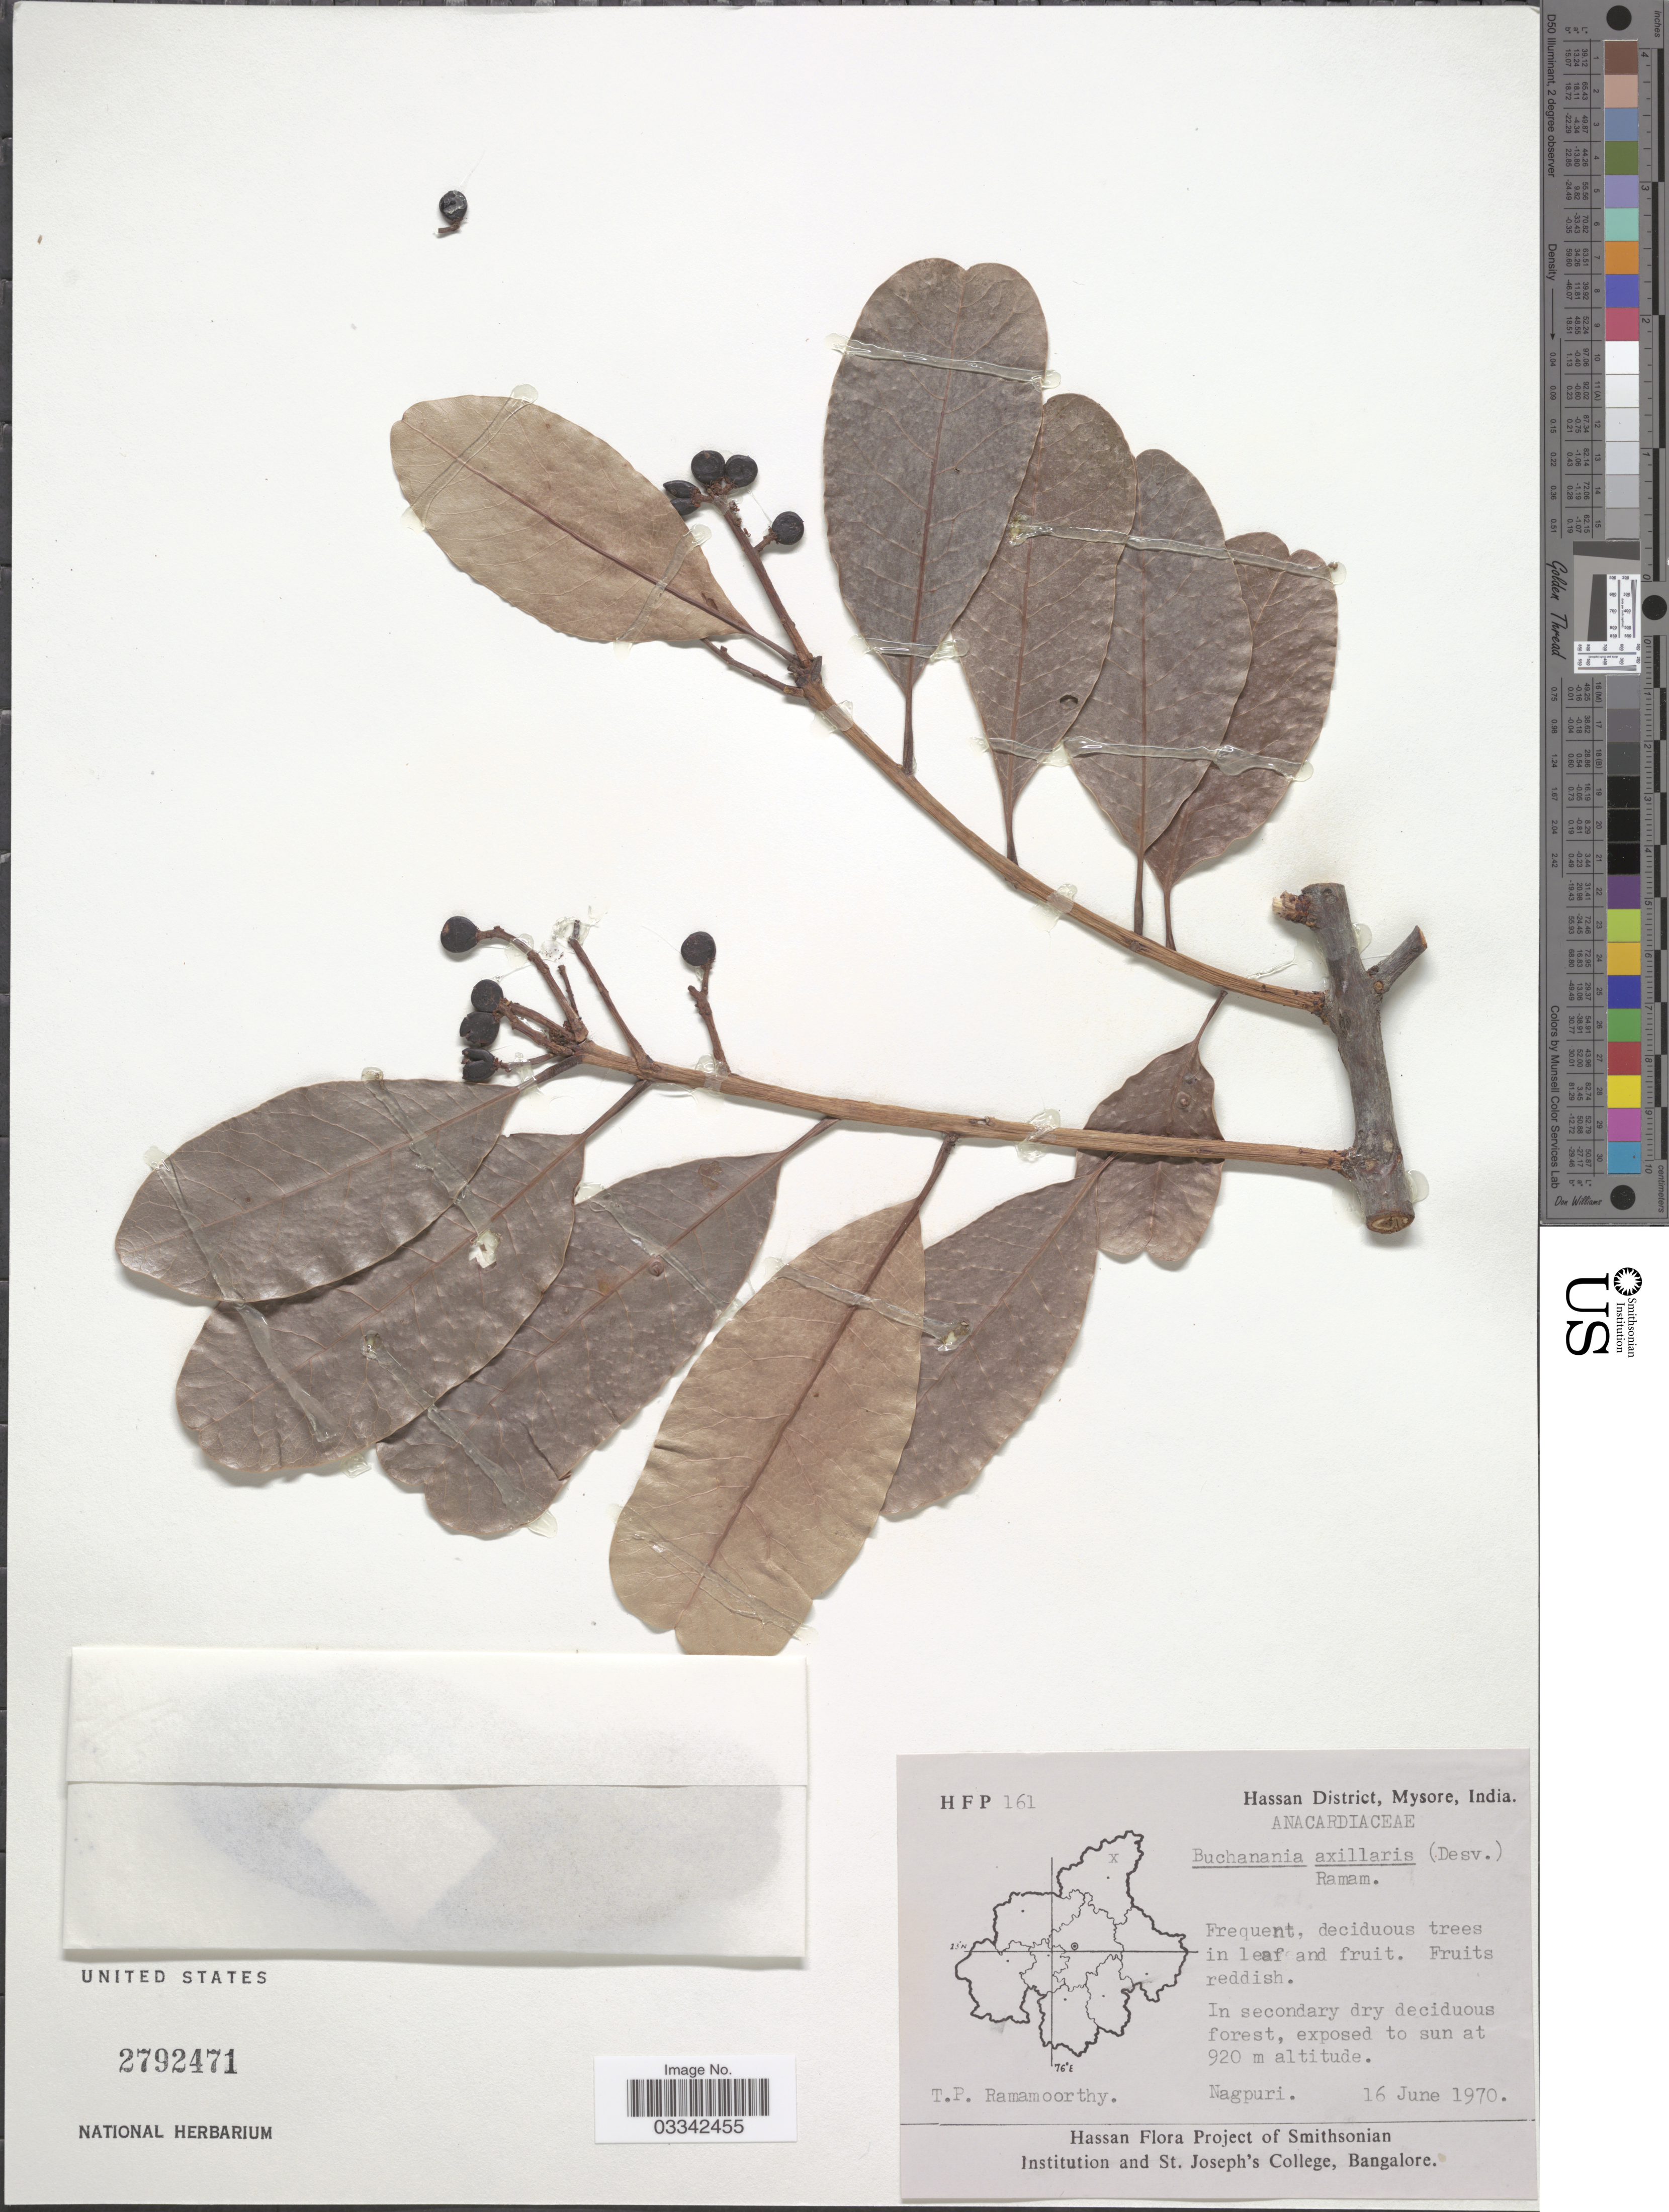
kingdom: Plantae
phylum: Tracheophyta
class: Magnoliopsida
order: Sapindales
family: Anacardiaceae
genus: Buchanania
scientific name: Buchanania axillaris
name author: Ramamoorthy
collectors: T. P. Ramamoorthy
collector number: HFP 161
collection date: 1970-06-16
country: India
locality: Hassan District, Mysore. Nagpuri.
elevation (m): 920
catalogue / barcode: US 2792471